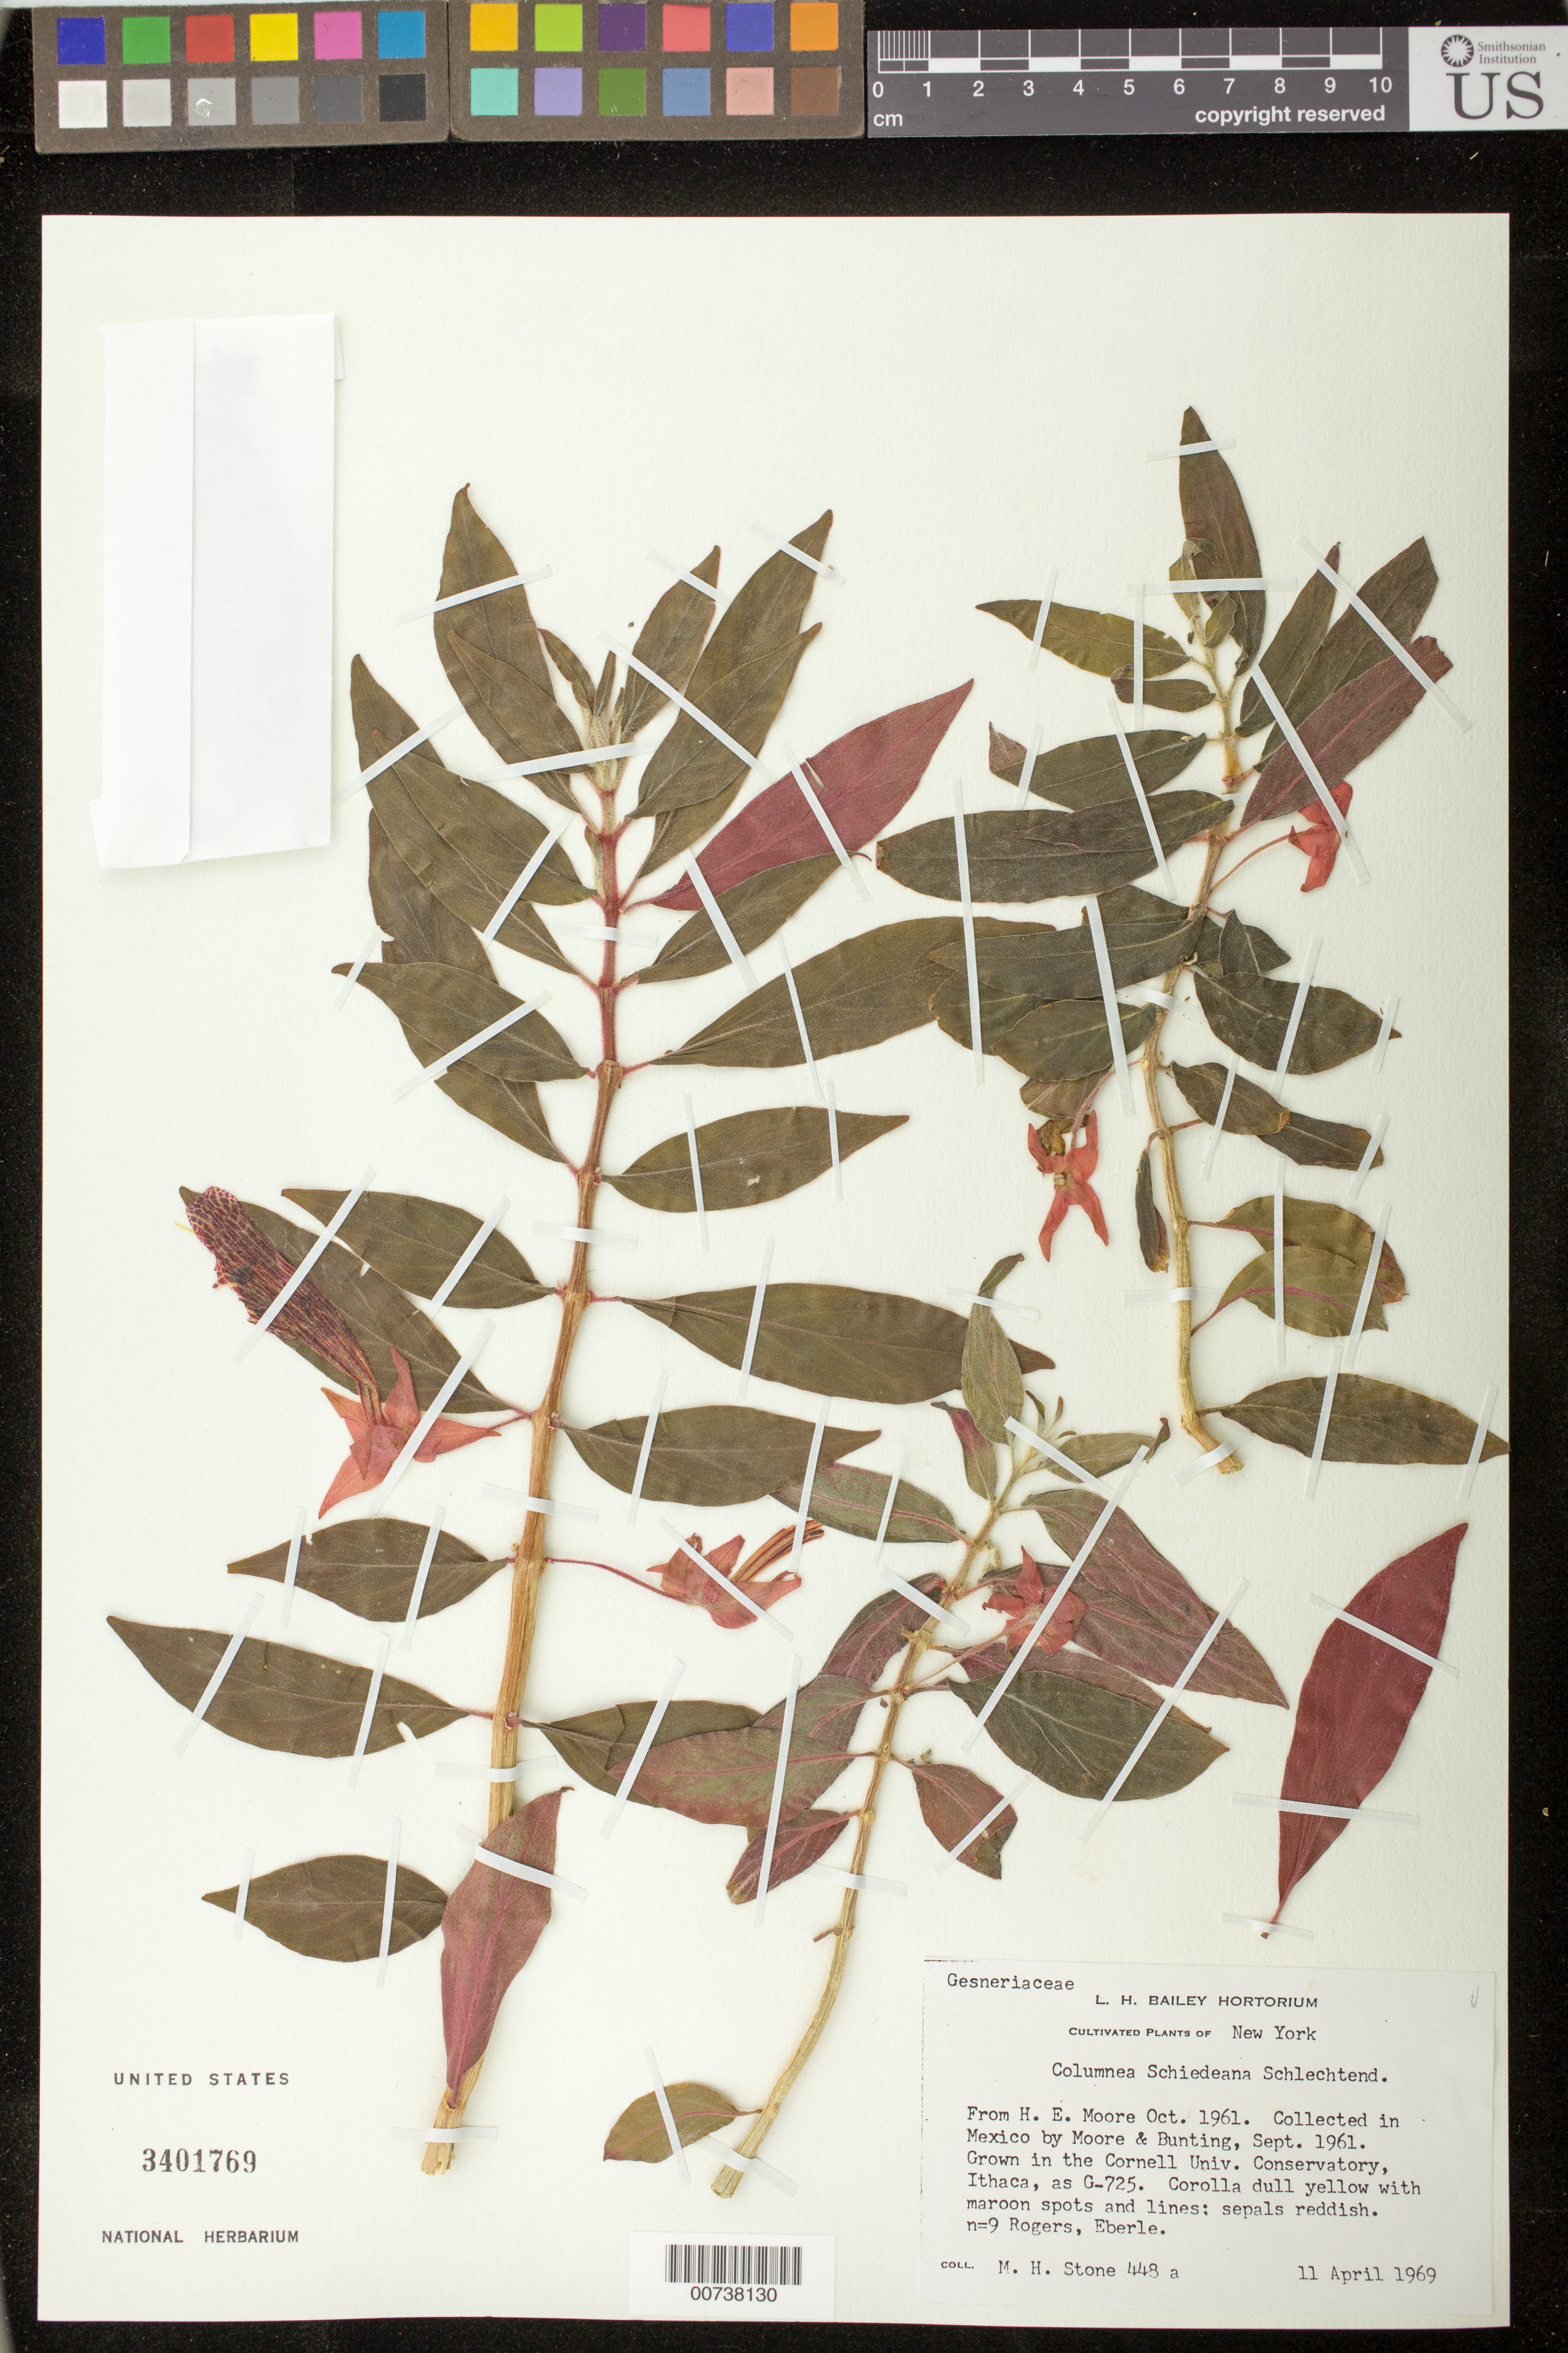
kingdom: Plantae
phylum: Tracheophyta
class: Magnoliopsida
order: Lamiales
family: Gesneriaceae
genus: Columnea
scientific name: Columnea schiedeana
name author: Schltdl.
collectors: M. Stone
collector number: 448 a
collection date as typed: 11 Apr 1969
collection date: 1969-04-11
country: Mexico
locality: Grown in Cornell University Conservatory [Ithaca, New York]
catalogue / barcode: US 3401769